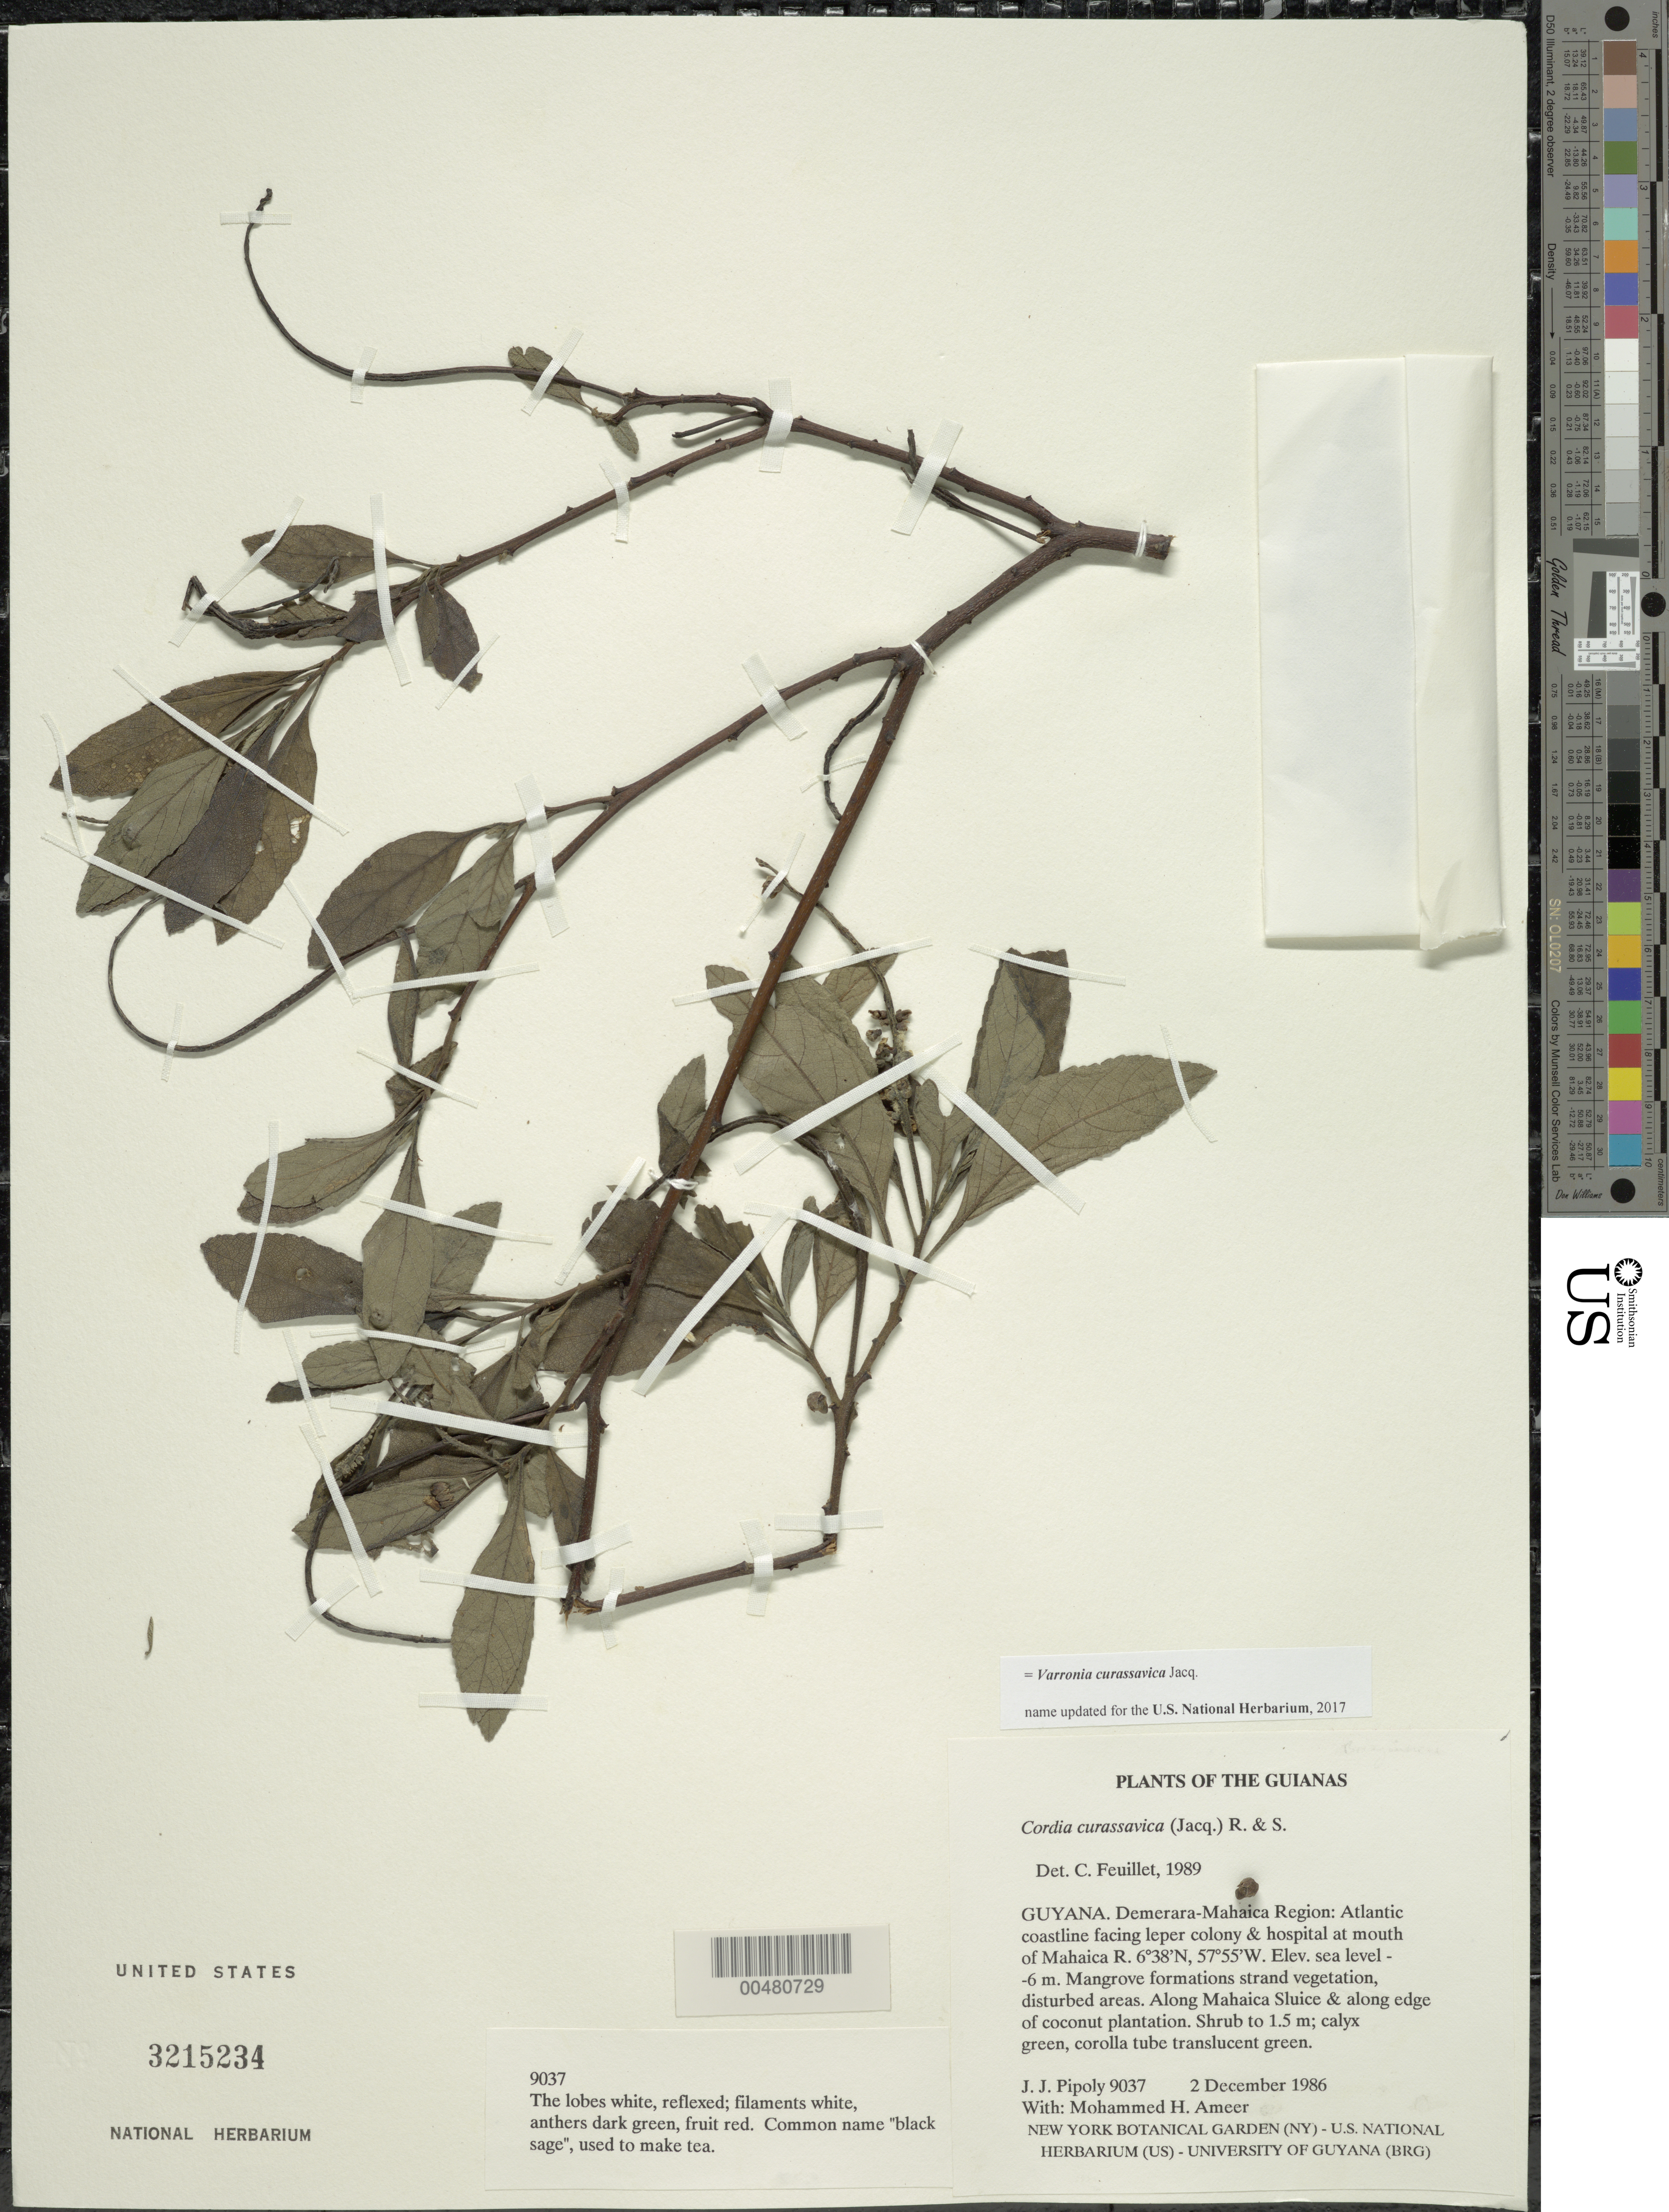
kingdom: Plantae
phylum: Tracheophyta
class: Magnoliopsida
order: Boraginales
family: Cordiaceae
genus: Varronia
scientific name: Varronia curassavica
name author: Jacq.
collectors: J. J. Pipoly & M. Ameer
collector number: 9037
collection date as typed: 2 December 1986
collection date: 1986-12-02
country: Guyana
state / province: Demerara-Mahaica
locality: Atlantic coastline facing leper colony & hospital at mouth of Mahaica R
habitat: Mangrove formations strand vegetation, disturbed areas. Along Mahaica Sluice & along edge of coconut plantation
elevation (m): -6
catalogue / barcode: US 3215234